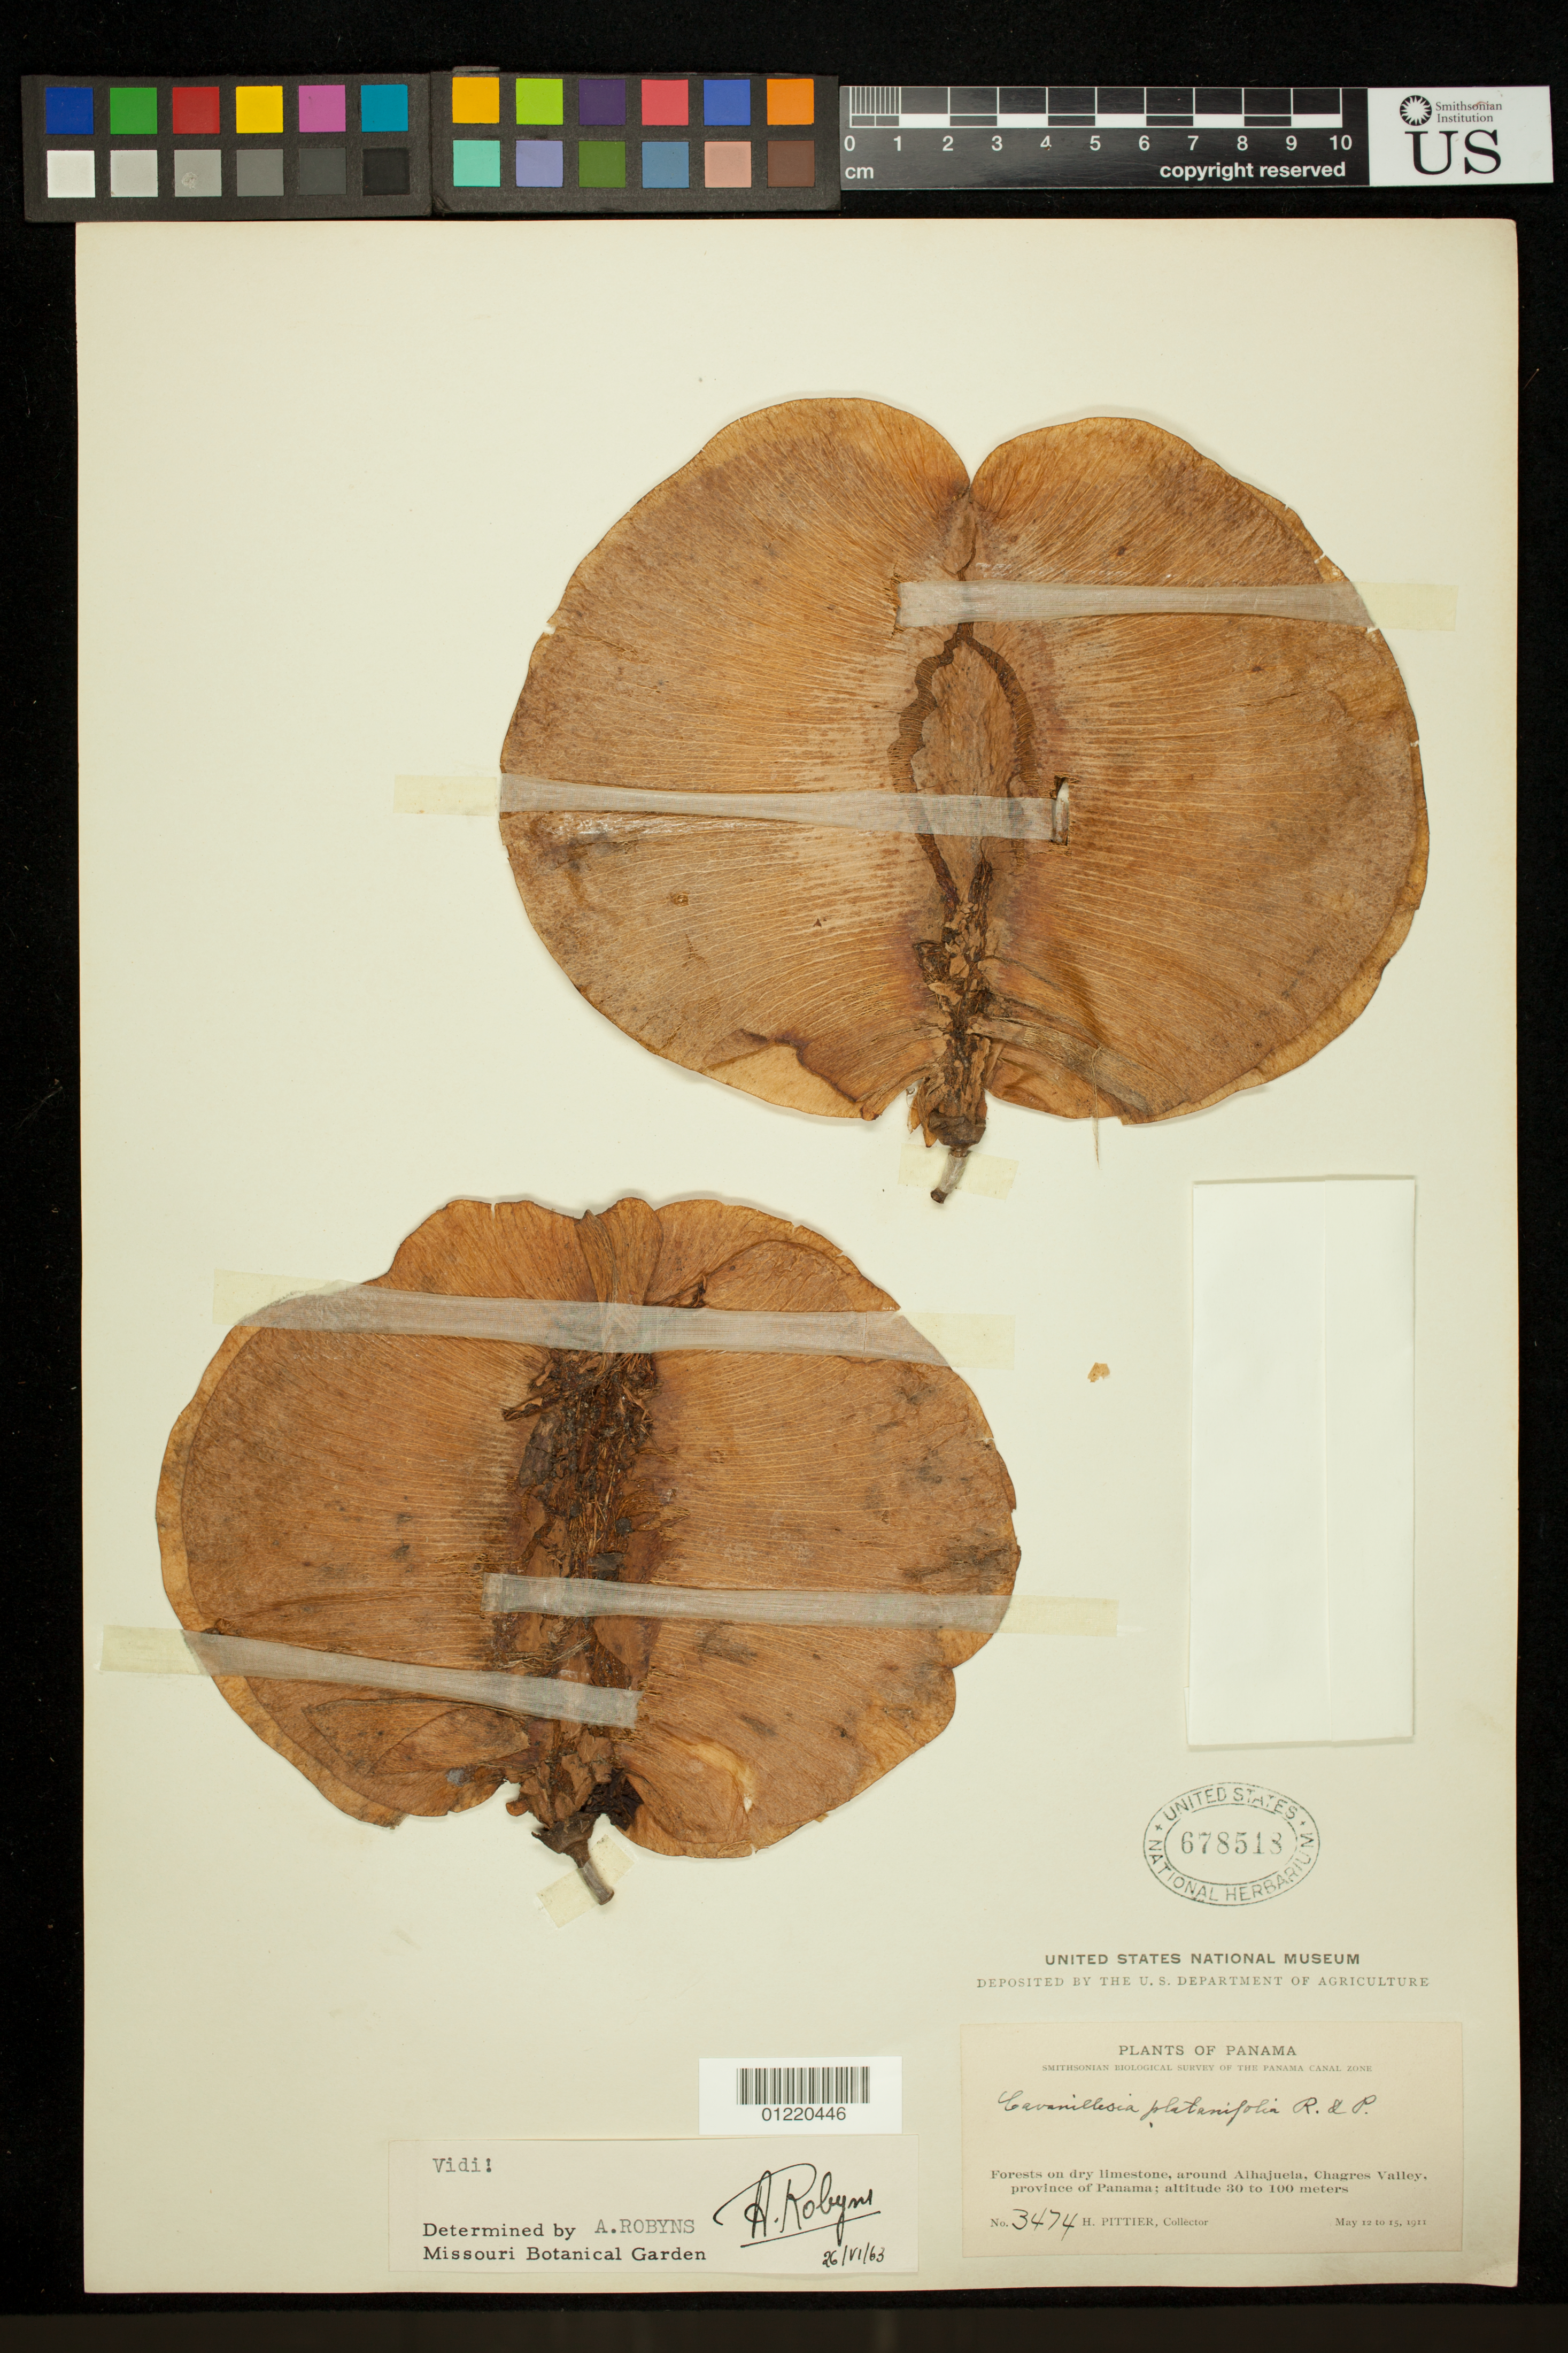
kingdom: Plantae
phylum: Tracheophyta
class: Magnoliopsida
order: Malvales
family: Malvaceae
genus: Cavanillesia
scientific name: Cavanillesia platanifolia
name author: (Bonpl.) Kunth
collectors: H. F. Pittier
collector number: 3474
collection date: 1911-05-12/1911-05-15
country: Panama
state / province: Panamá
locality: Forests on dry limestone, around Alhajuela, Chagras Valley, province of Panama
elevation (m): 30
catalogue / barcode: US 678513